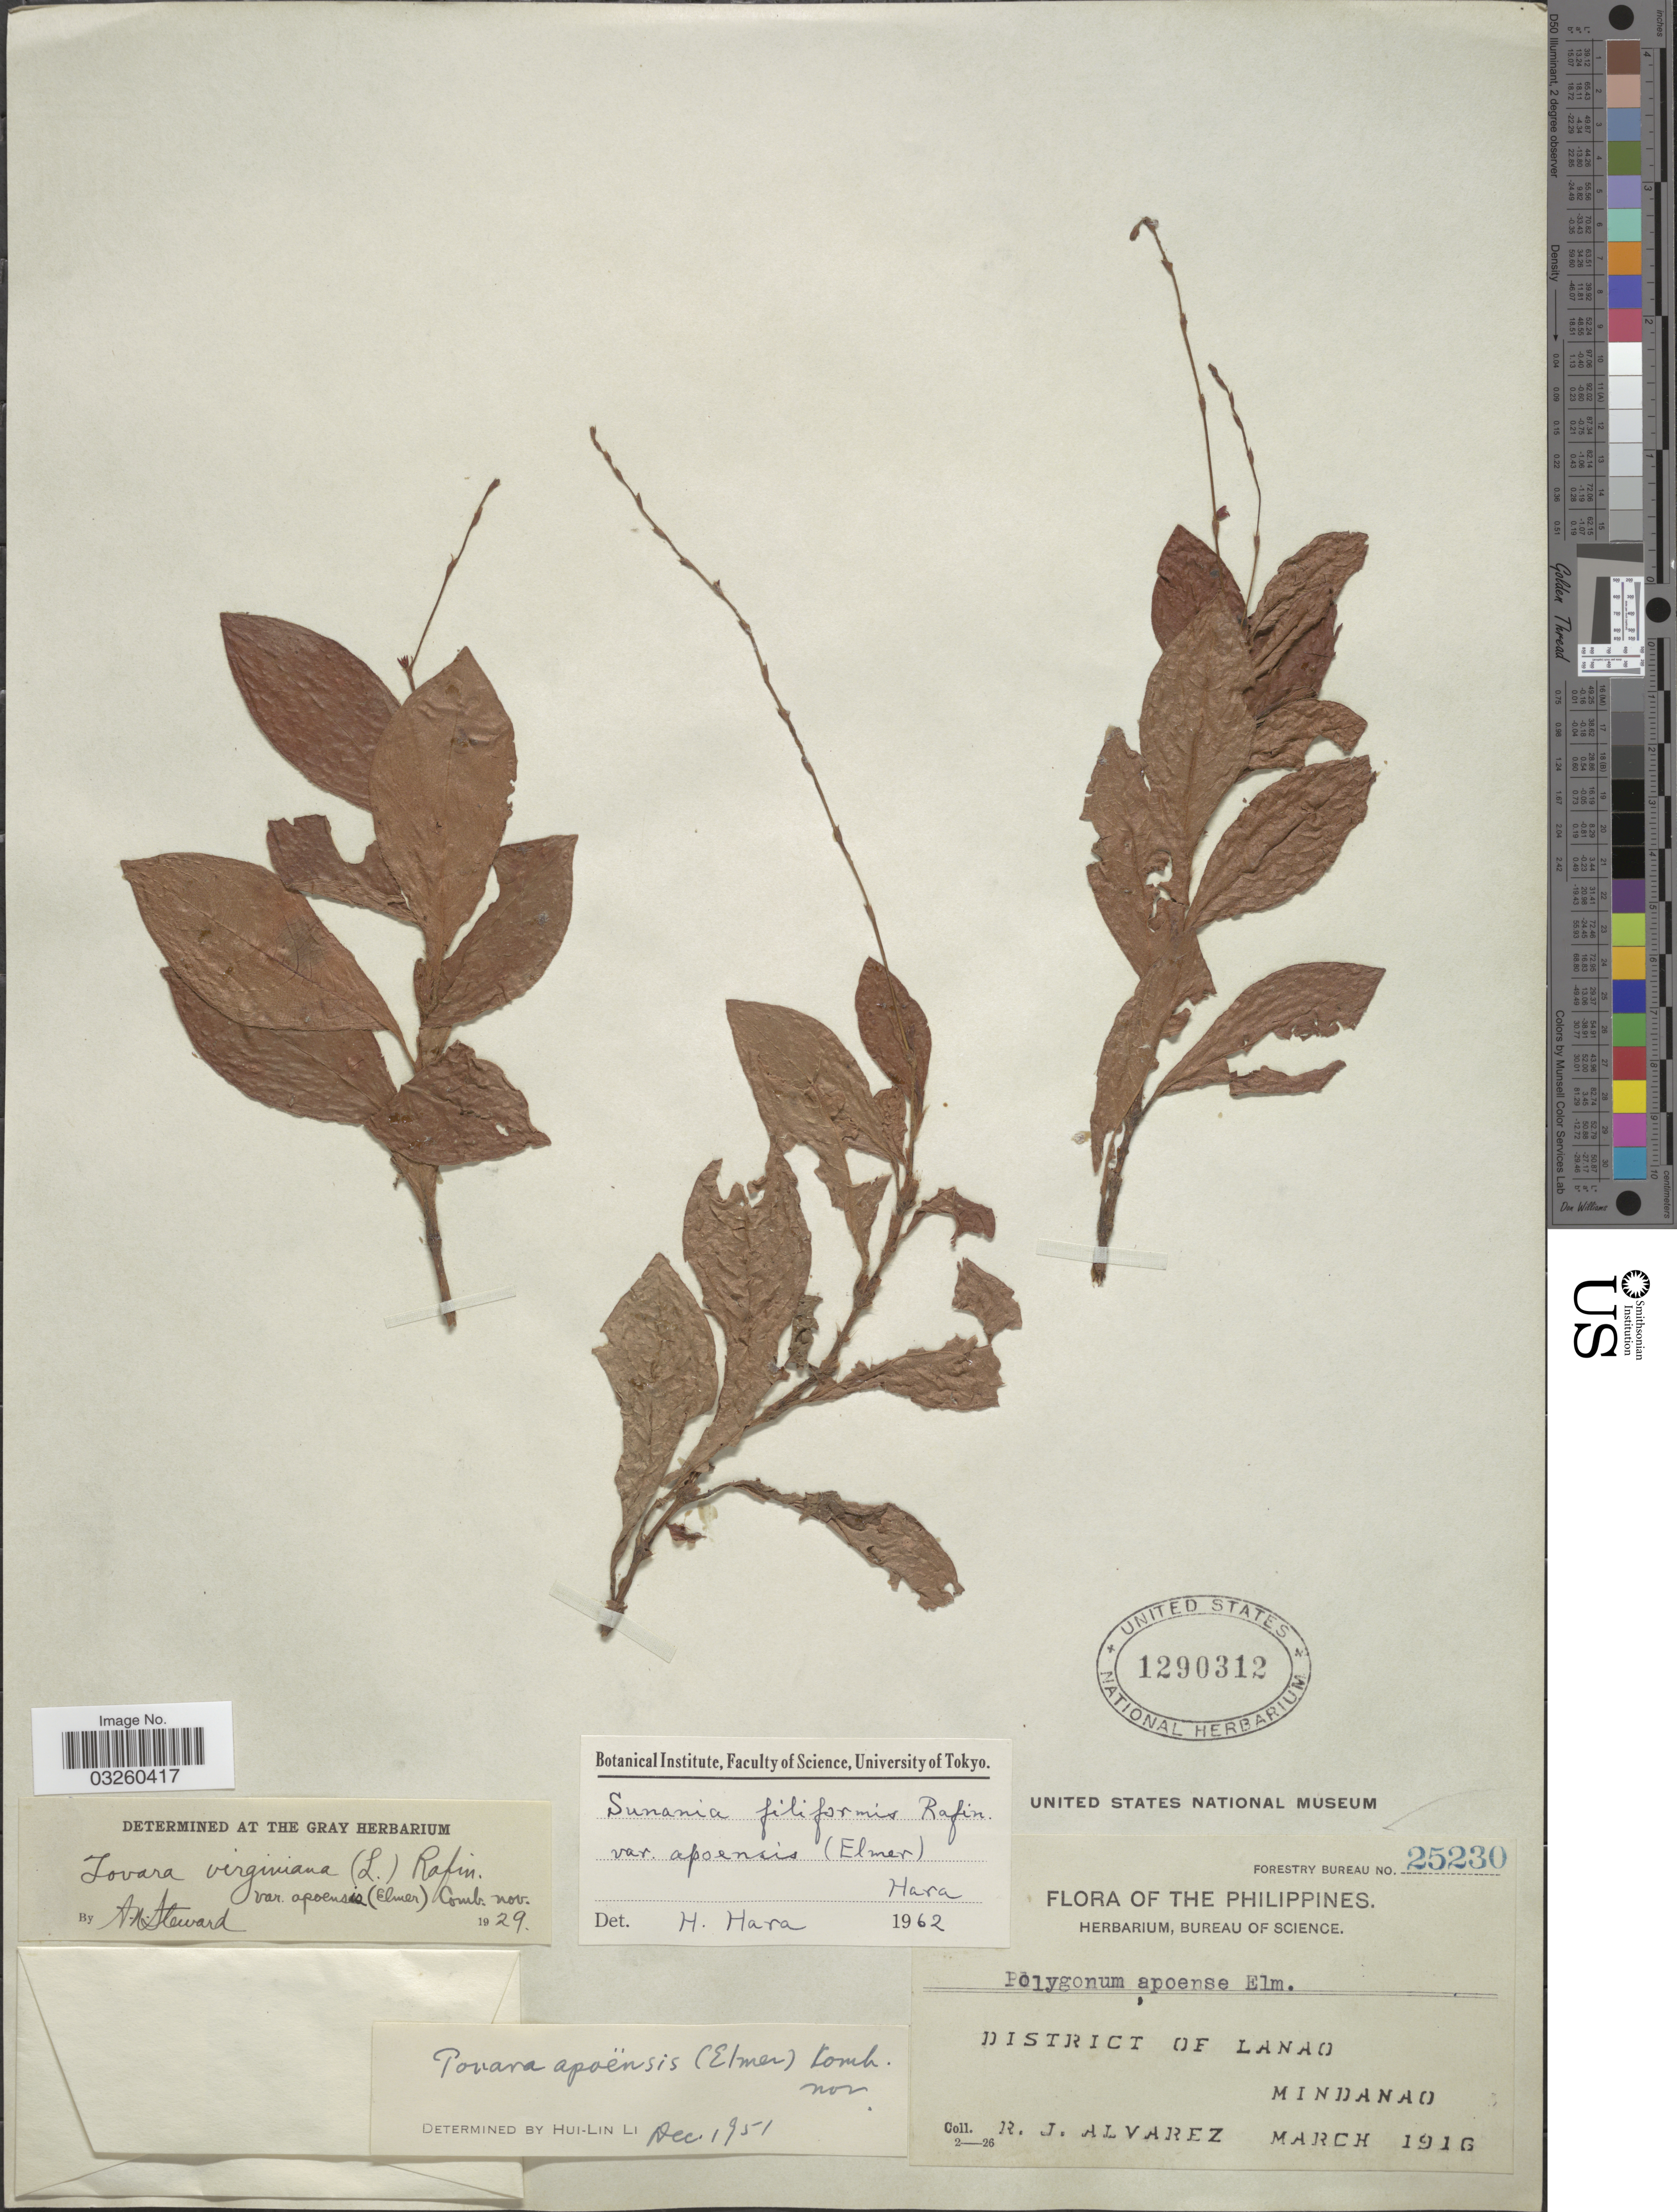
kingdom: Plantae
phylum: Tracheophyta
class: Magnoliopsida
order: Caryophyllales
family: Polygonaceae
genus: Persicaria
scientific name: Persicaria filiformis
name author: (Thunb.) Nakai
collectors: R. Alvarez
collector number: Forestry Bureau 25230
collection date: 1916-03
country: Philippines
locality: District of Lanao. Mindanao.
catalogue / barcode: US 1290312